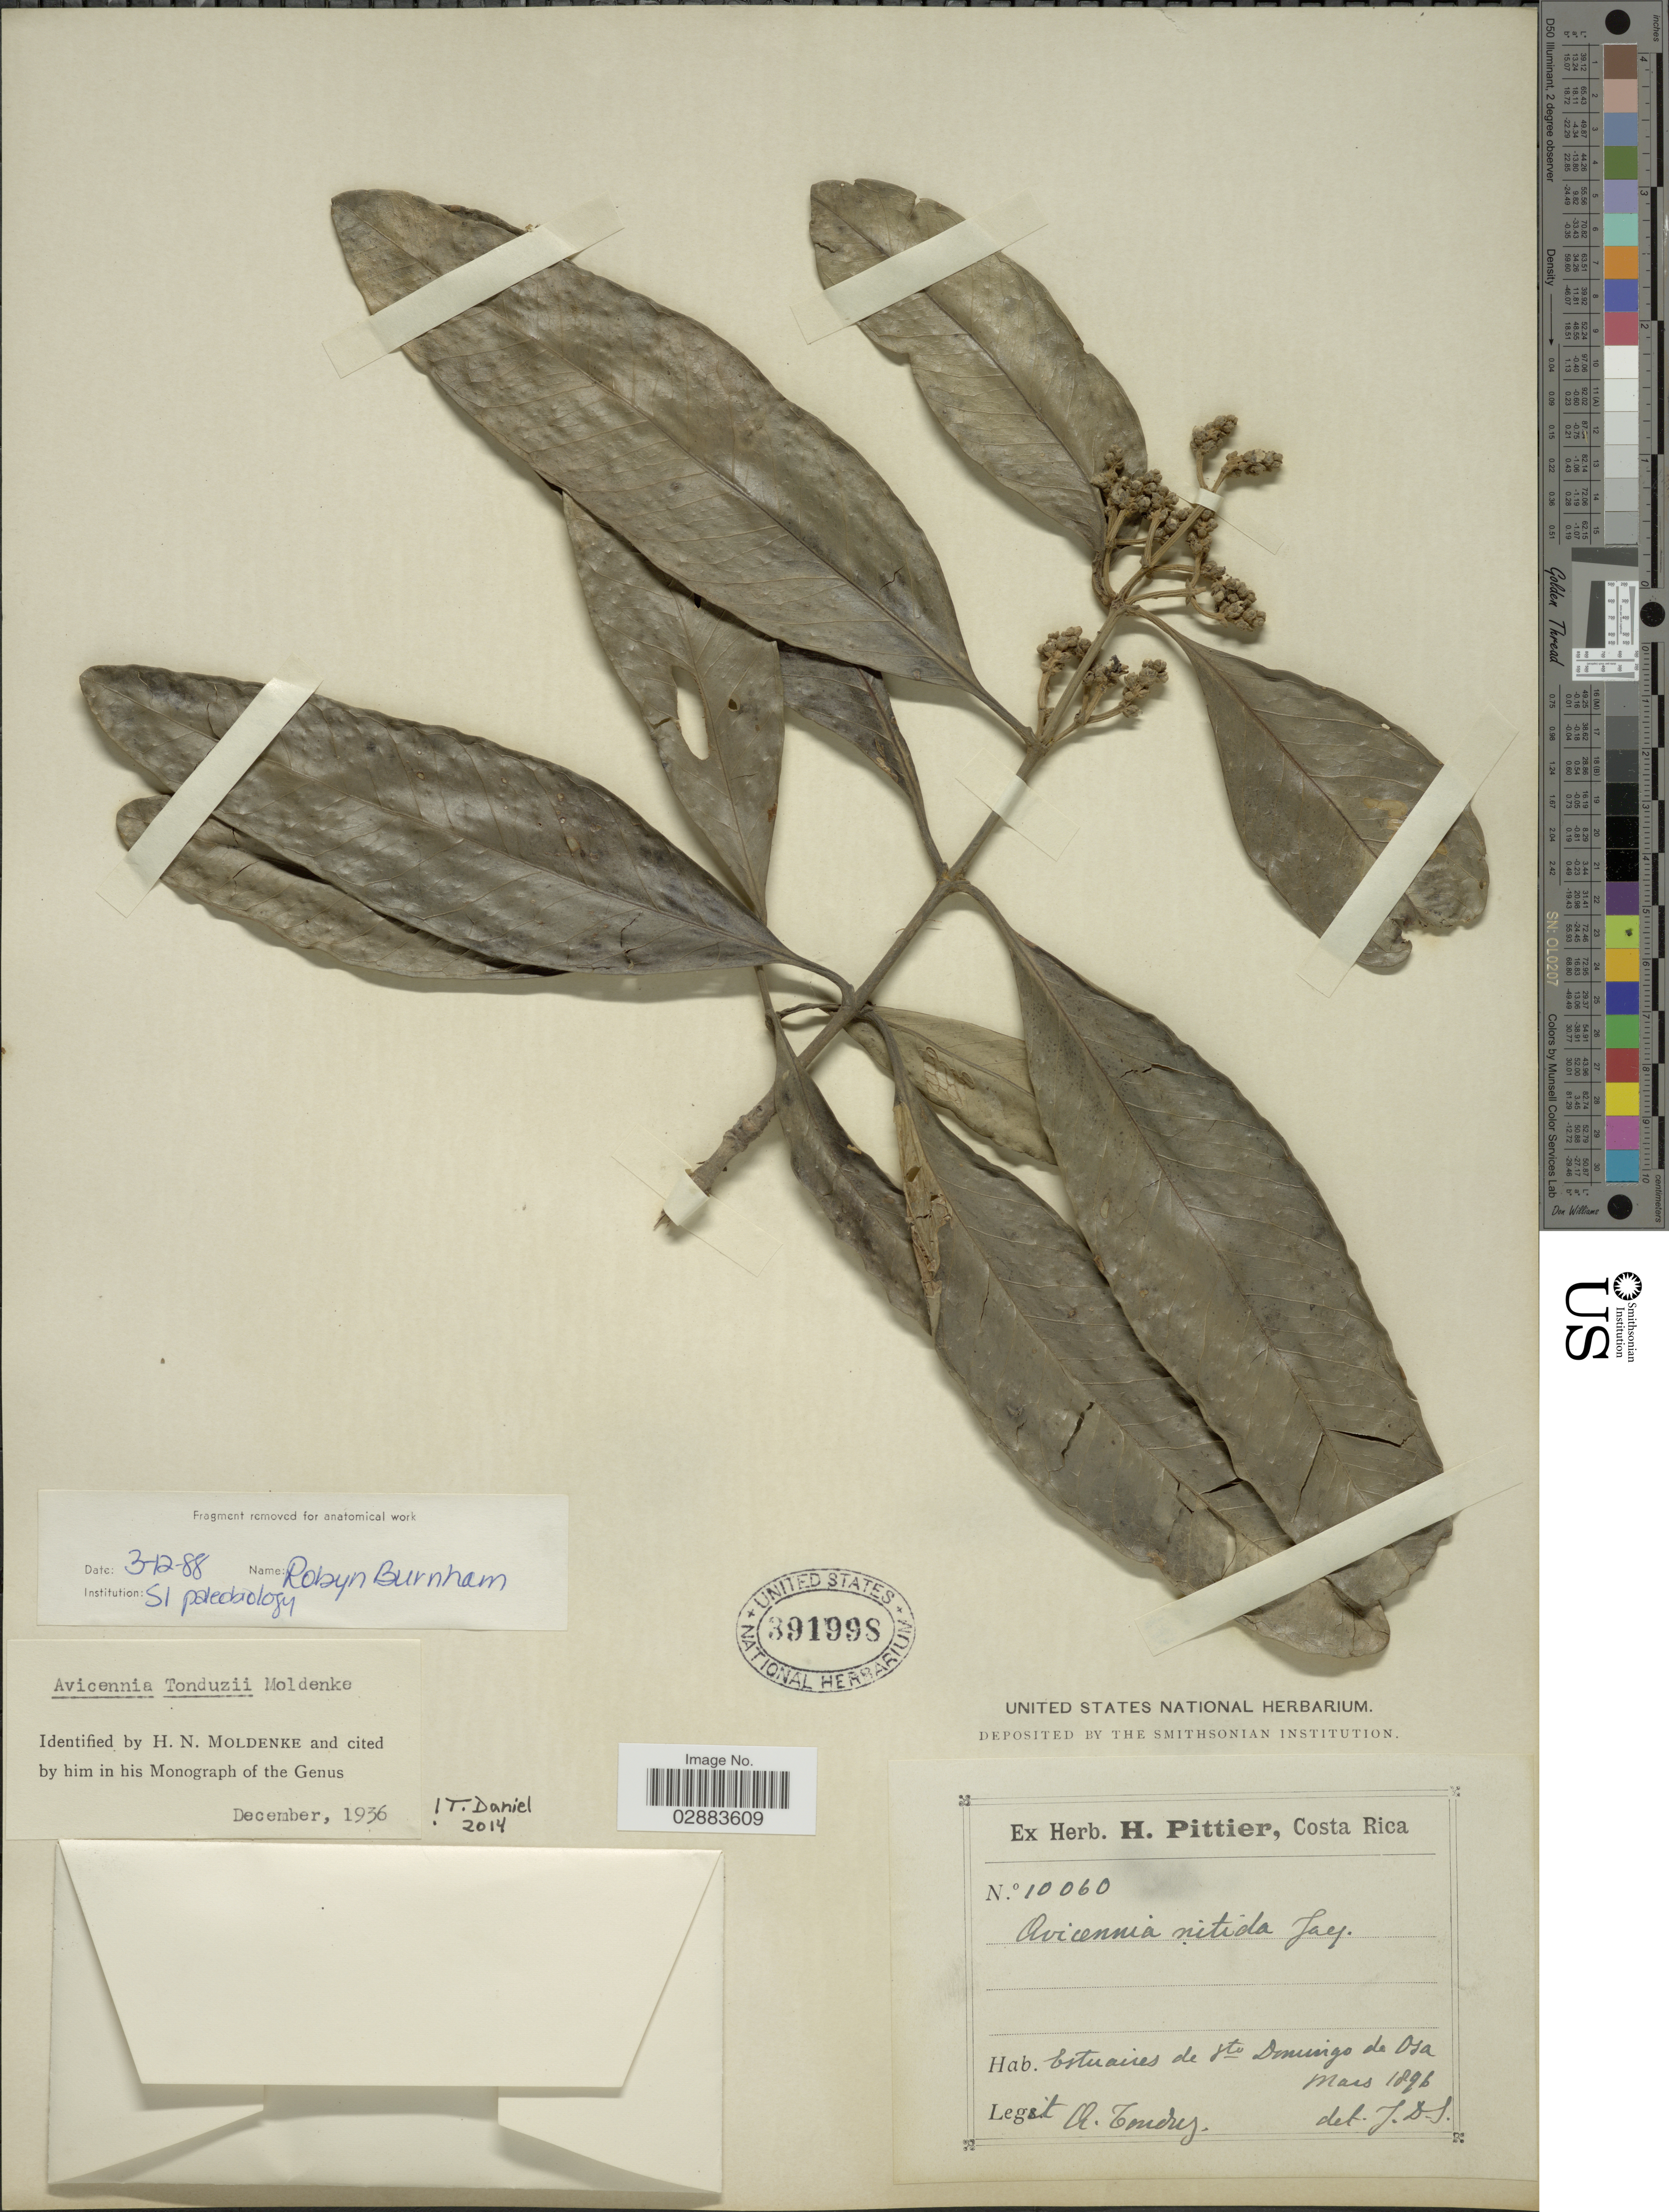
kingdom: Plantae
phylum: Tracheophyta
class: Magnoliopsida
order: Lamiales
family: Acanthaceae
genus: Avicennia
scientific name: Avicennia tonduzii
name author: Moldenke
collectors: A. Tonduz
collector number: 10060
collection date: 1896-03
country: Costa Rica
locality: Estuaires de Sto Domingo de Osa.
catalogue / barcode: US 391998